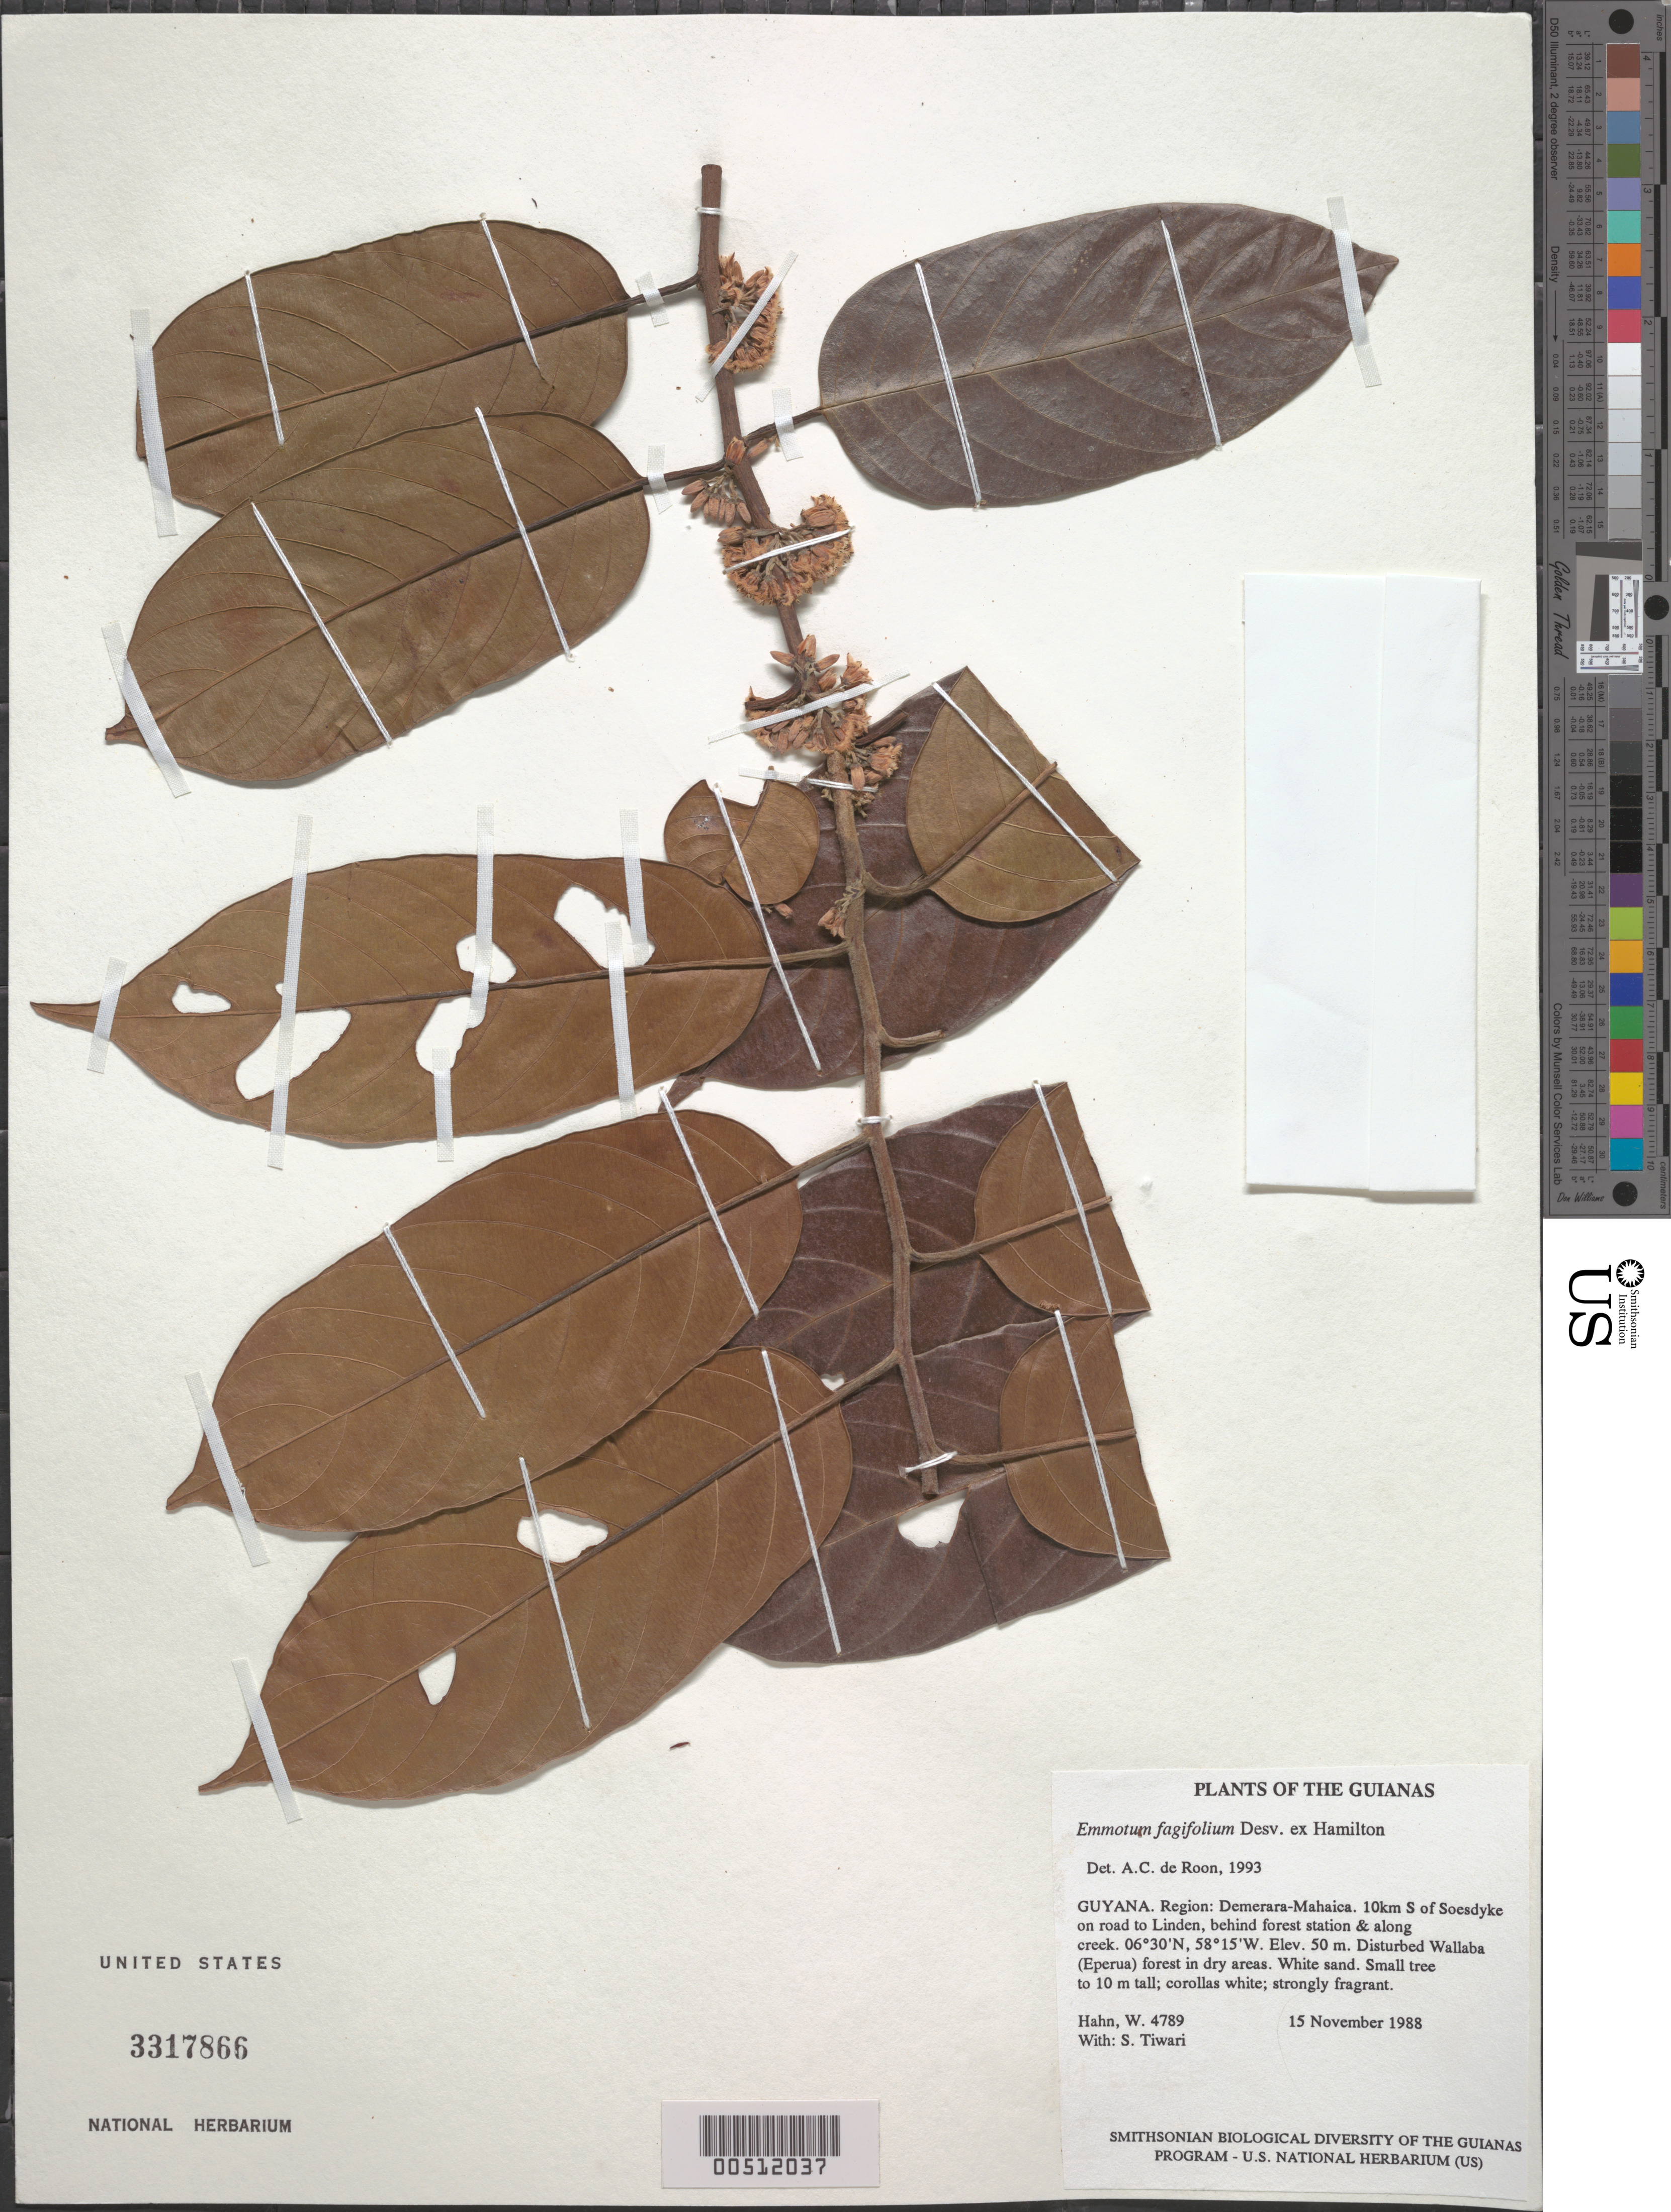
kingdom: Plantae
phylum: Tracheophyta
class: Magnoliopsida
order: Metteniusales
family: Metteniusaceae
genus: Emmotum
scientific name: Emmotum fagifolium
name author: Desv. ex Ham.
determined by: de Roon, A. C.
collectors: W. Hahn & S. Tiwari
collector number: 4789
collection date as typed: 15 November 1988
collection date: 1988-11-15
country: Guyana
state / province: Demerara-Mahaica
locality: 10km S of Soesdyke on road to Linden, behind forest station & along creek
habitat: Disturbed Wallaba (Eperua) forest in dry areas. White sand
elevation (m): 50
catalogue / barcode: US 3317866